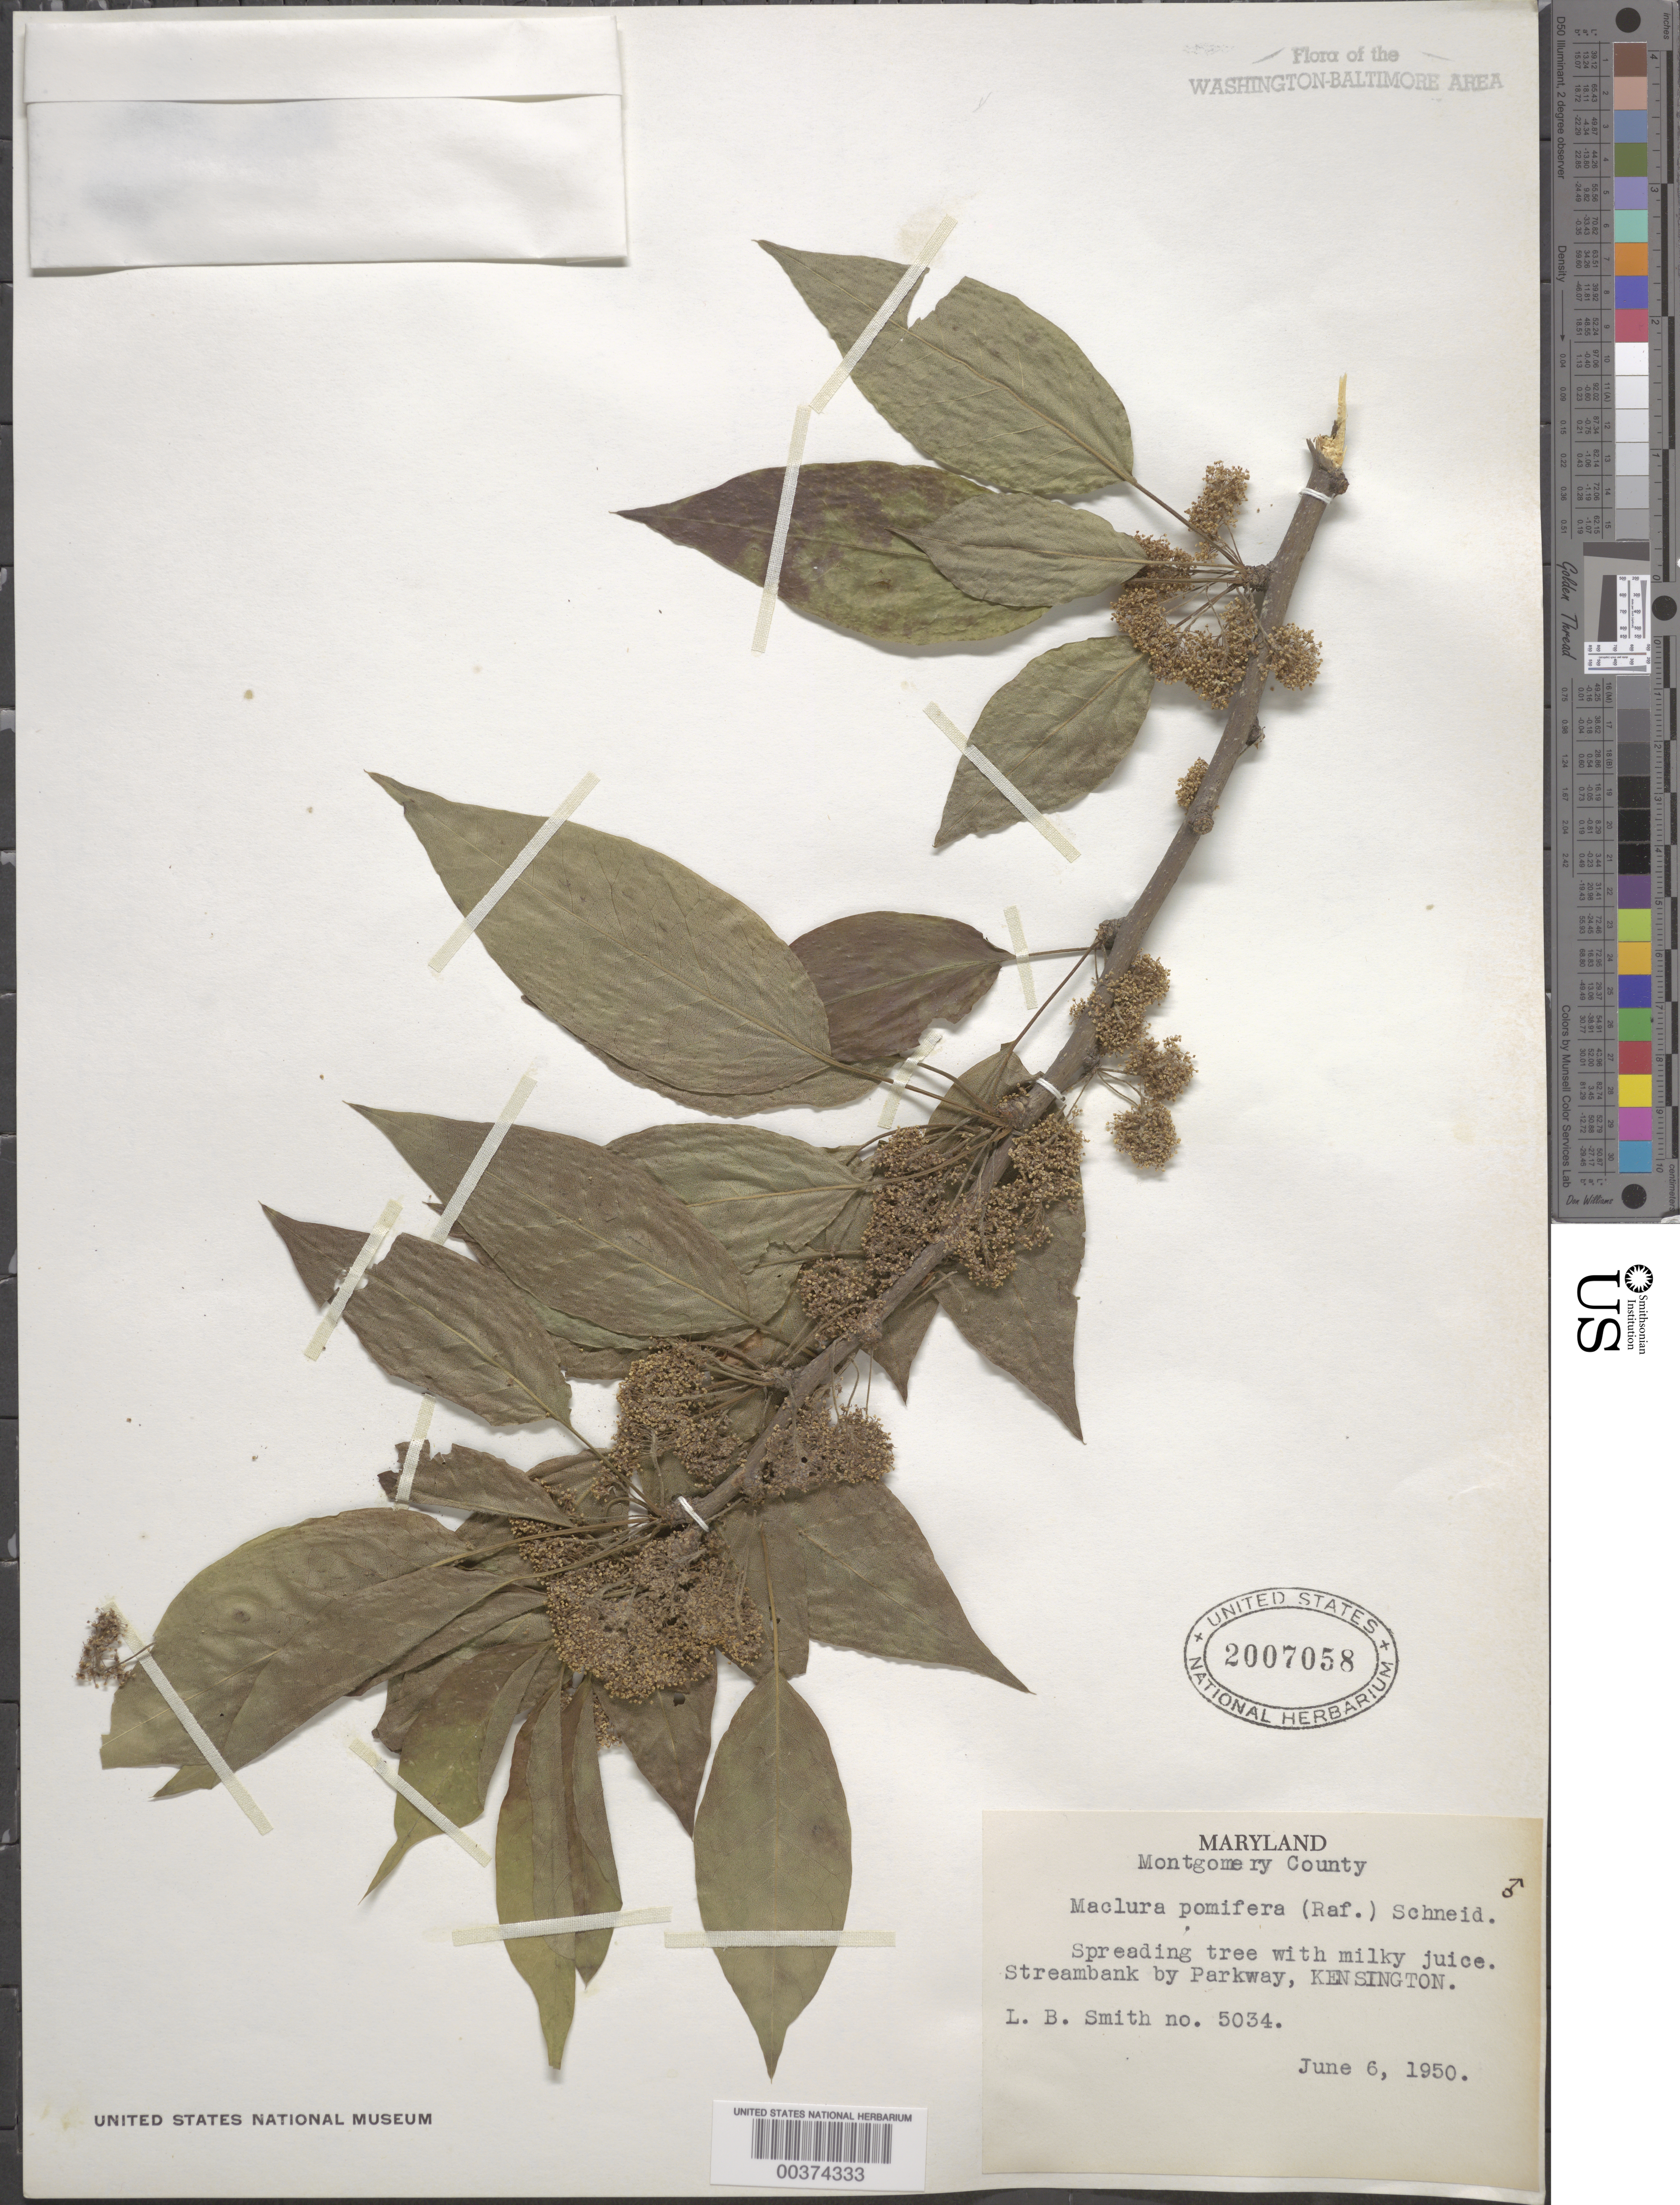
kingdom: Plantae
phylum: Tracheophyta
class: Magnoliopsida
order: Rosales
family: Moraceae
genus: Maclura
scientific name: Maclura pomifera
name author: (Raf.) C.K. Schneid.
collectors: L. Smith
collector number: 5034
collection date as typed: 06 Jun 1950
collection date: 1950-06-06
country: United States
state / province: Maryland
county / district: Montgomery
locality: Kensington, by parkway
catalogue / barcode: US 2007058